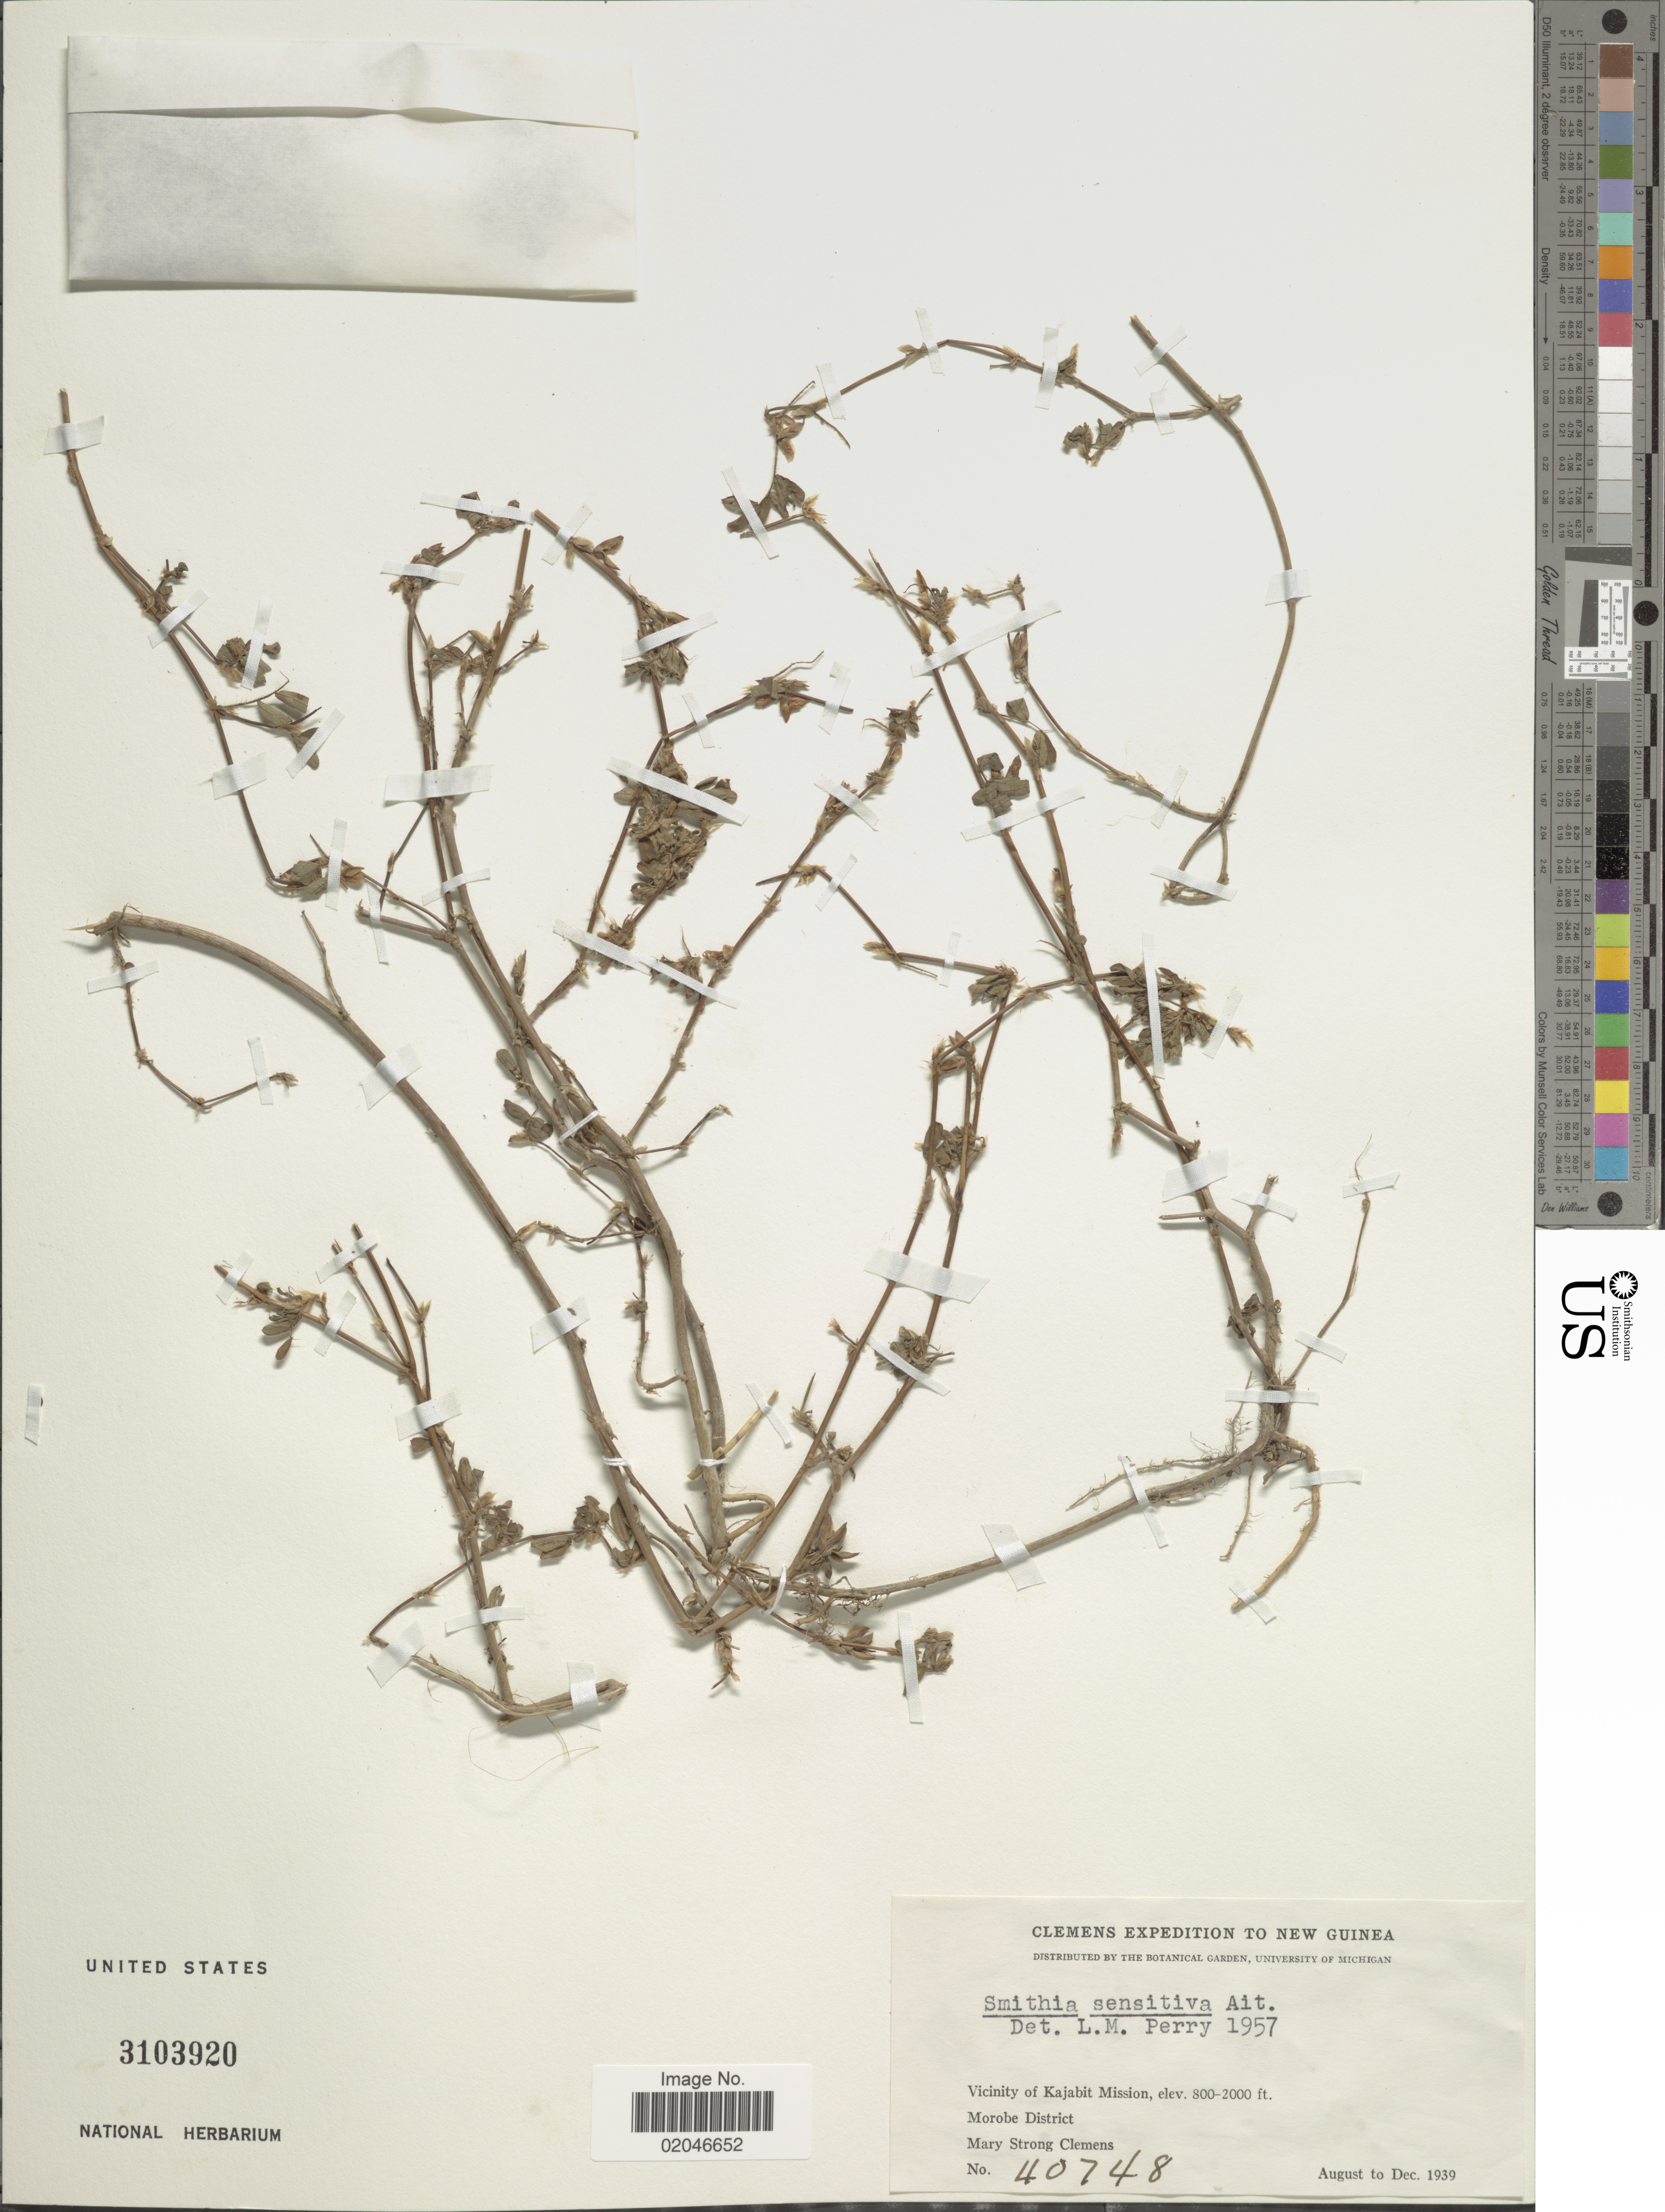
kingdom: Plantae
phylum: Tracheophyta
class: Magnoliopsida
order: Fabales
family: Fabaceae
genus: Smithia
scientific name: Smithia sensitiva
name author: Aiton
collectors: M. S. Clemens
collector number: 40748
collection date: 1939-08/1939-12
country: Papua New Guinea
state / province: Morobe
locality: Vicinoty of Kajabit Mission, Morobe District, New Guinea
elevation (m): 244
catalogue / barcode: US 3103920